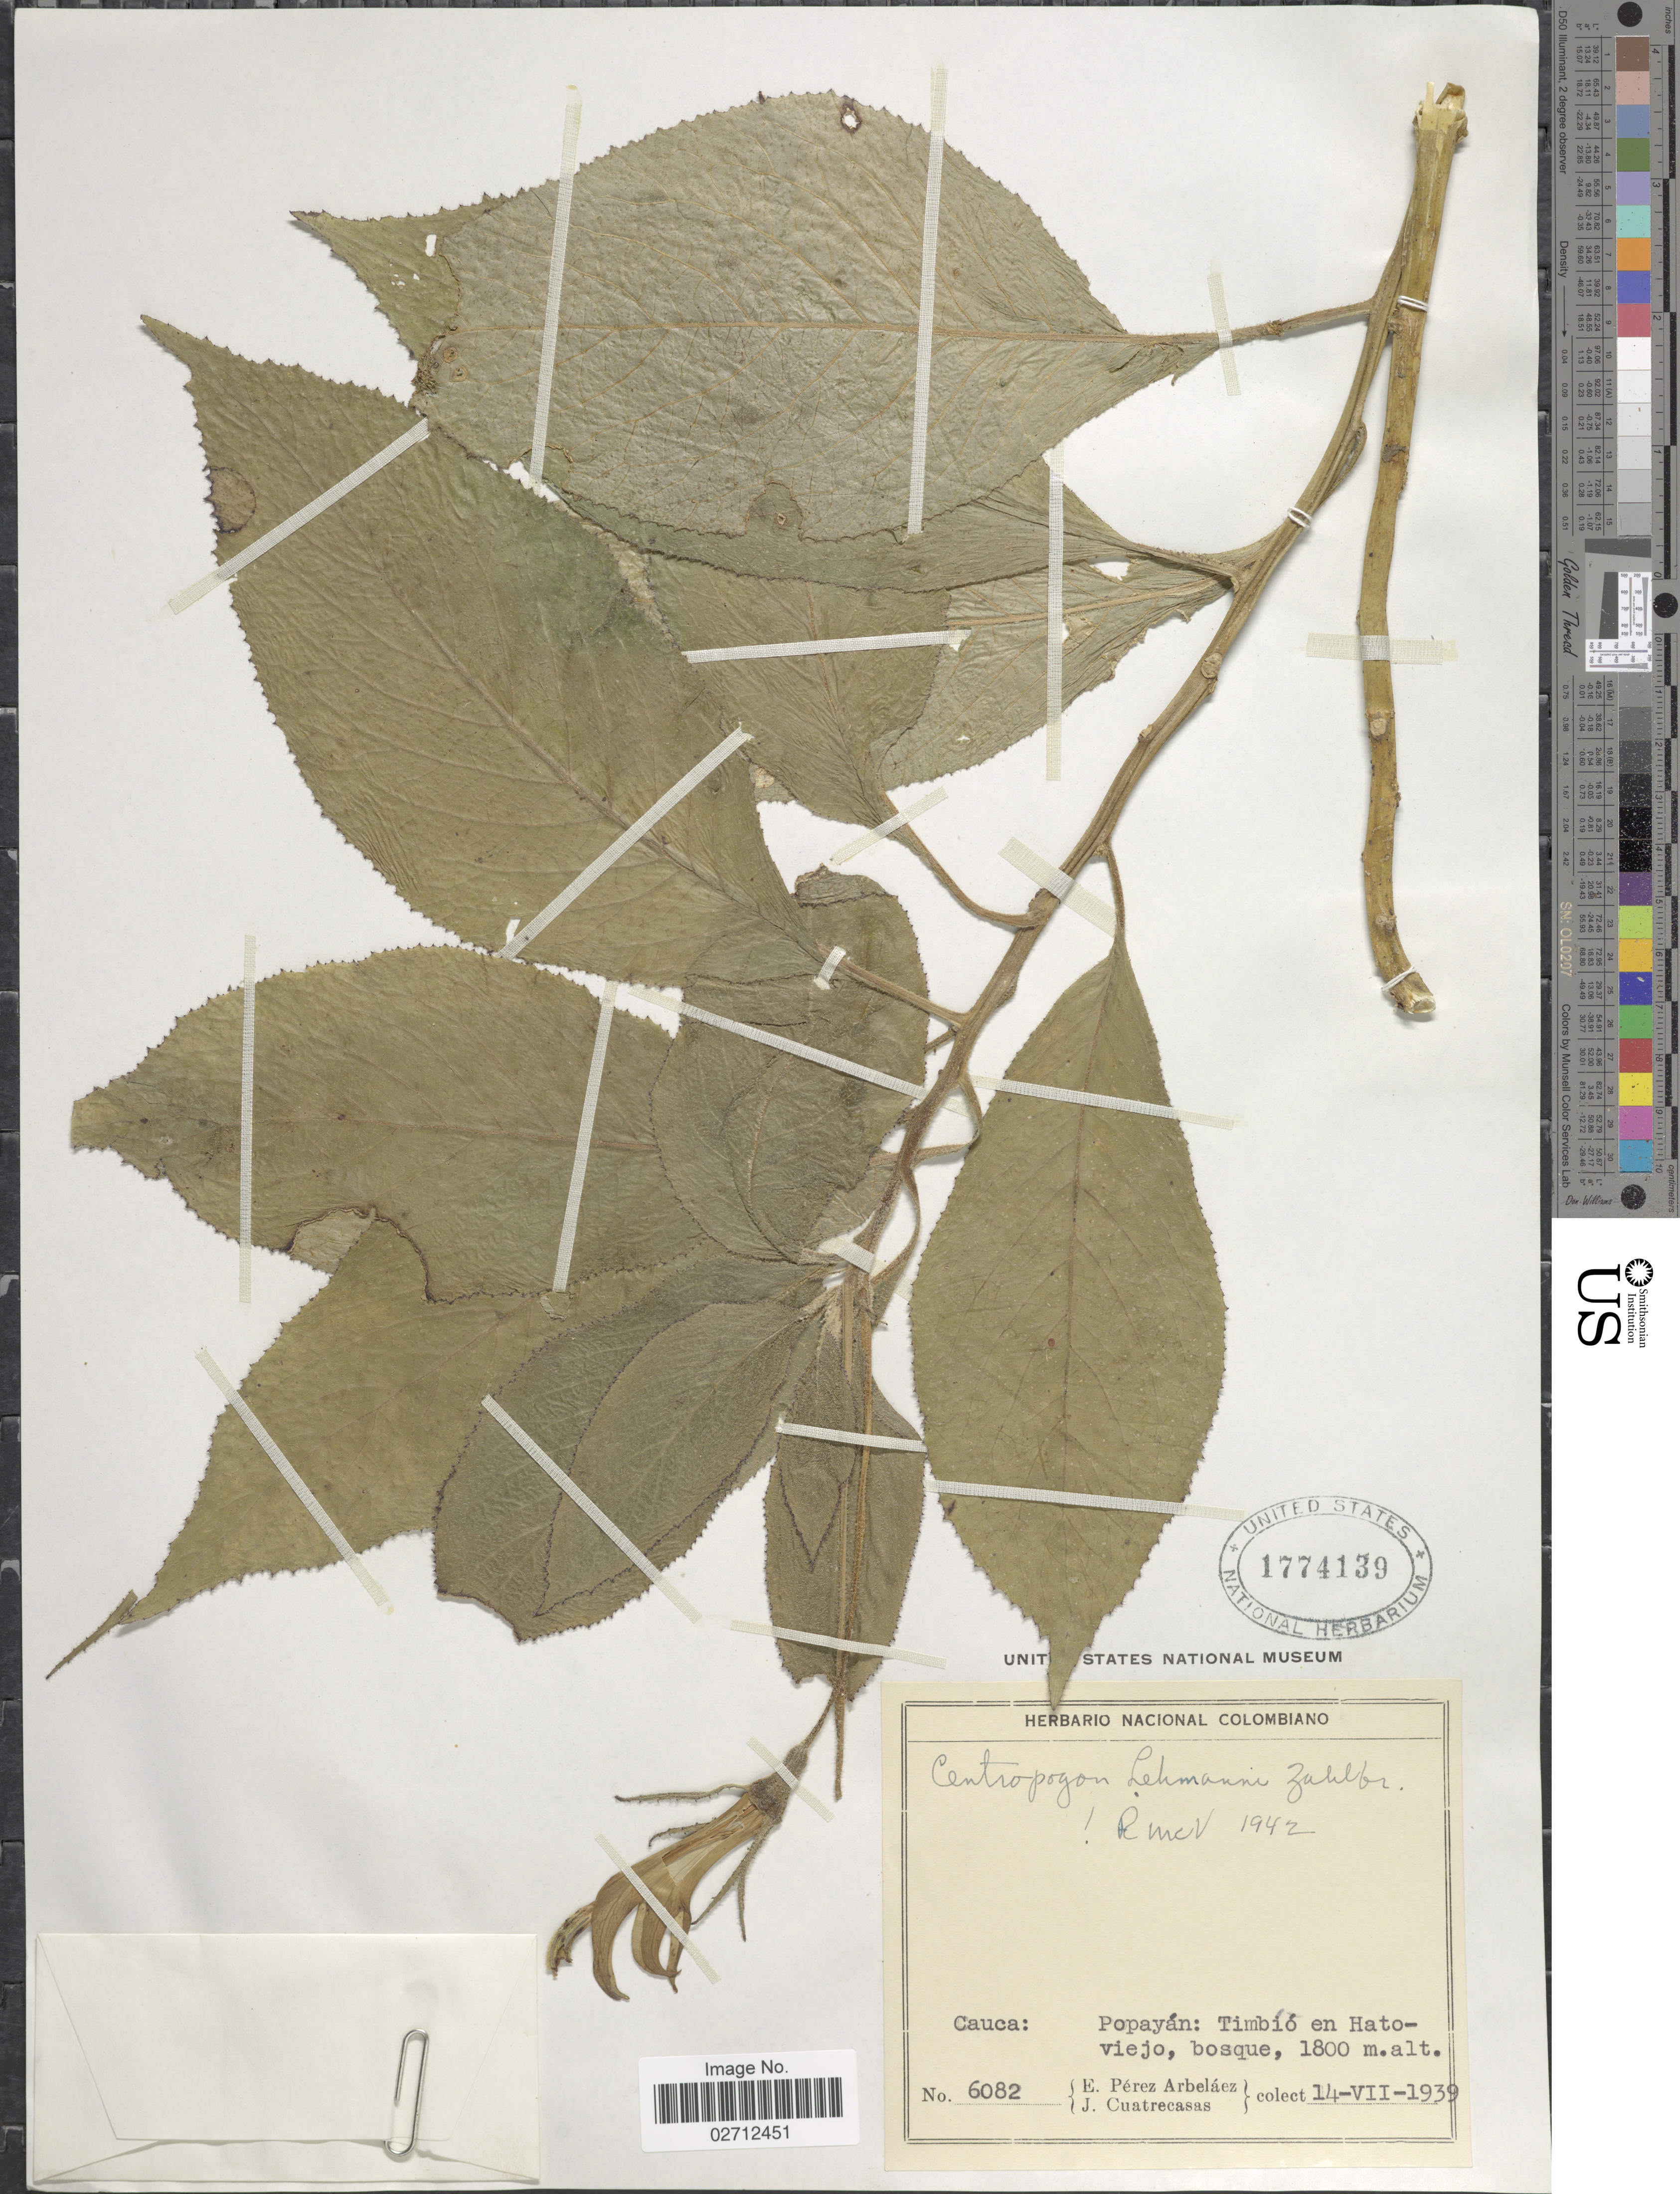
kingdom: Plantae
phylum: Tracheophyta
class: Magnoliopsida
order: Asterales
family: Campanulaceae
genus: Centropogon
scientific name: Centropogon lehmannii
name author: Zahlbr.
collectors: E. Pérez Arbeláez & J. Cuatrecasas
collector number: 6082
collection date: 1939-07-14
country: Colombia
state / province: Cauca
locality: Popayán: Timbió en Hatoviejo, bosque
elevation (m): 1800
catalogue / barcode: US 1774139